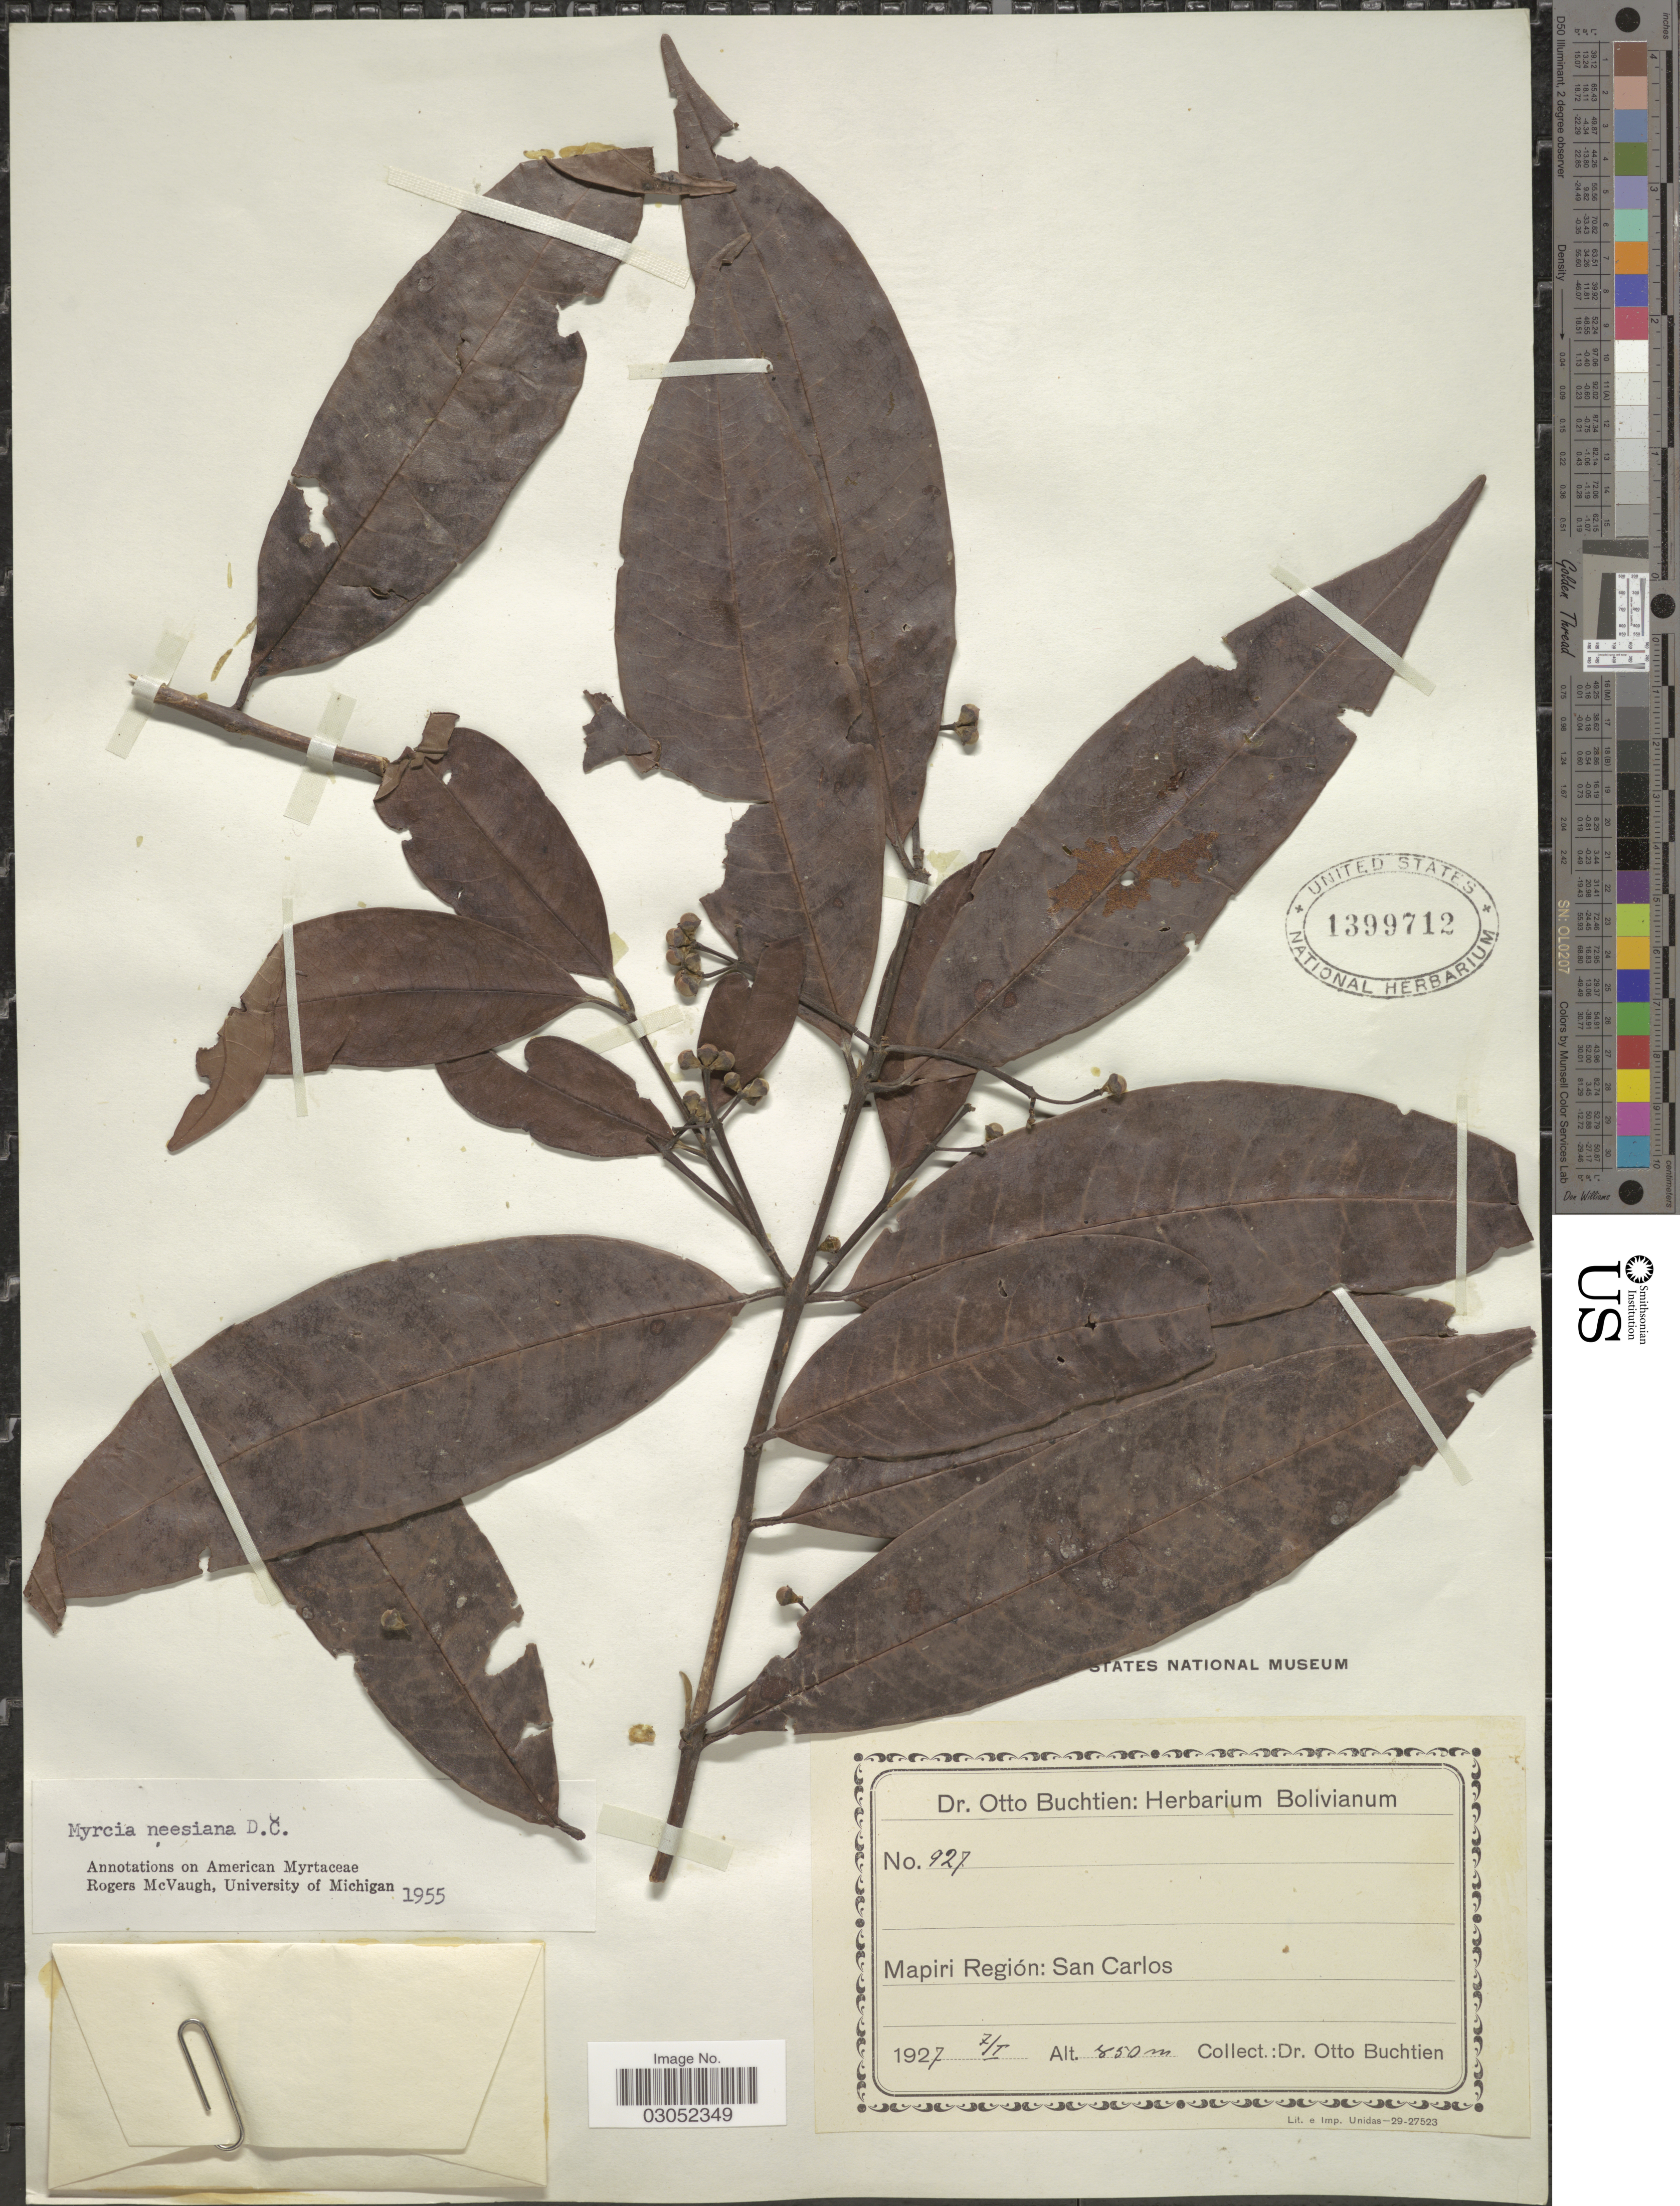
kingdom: Plantae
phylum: Tracheophyta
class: Magnoliopsida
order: Myrtales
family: Myrtaceae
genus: Myrcia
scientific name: Myrcia neesiana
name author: DC.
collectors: O. Buchtien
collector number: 927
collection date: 1927-01-07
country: Bolivia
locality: Mapiri Región: San Carlos.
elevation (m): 850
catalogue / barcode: US 1399712